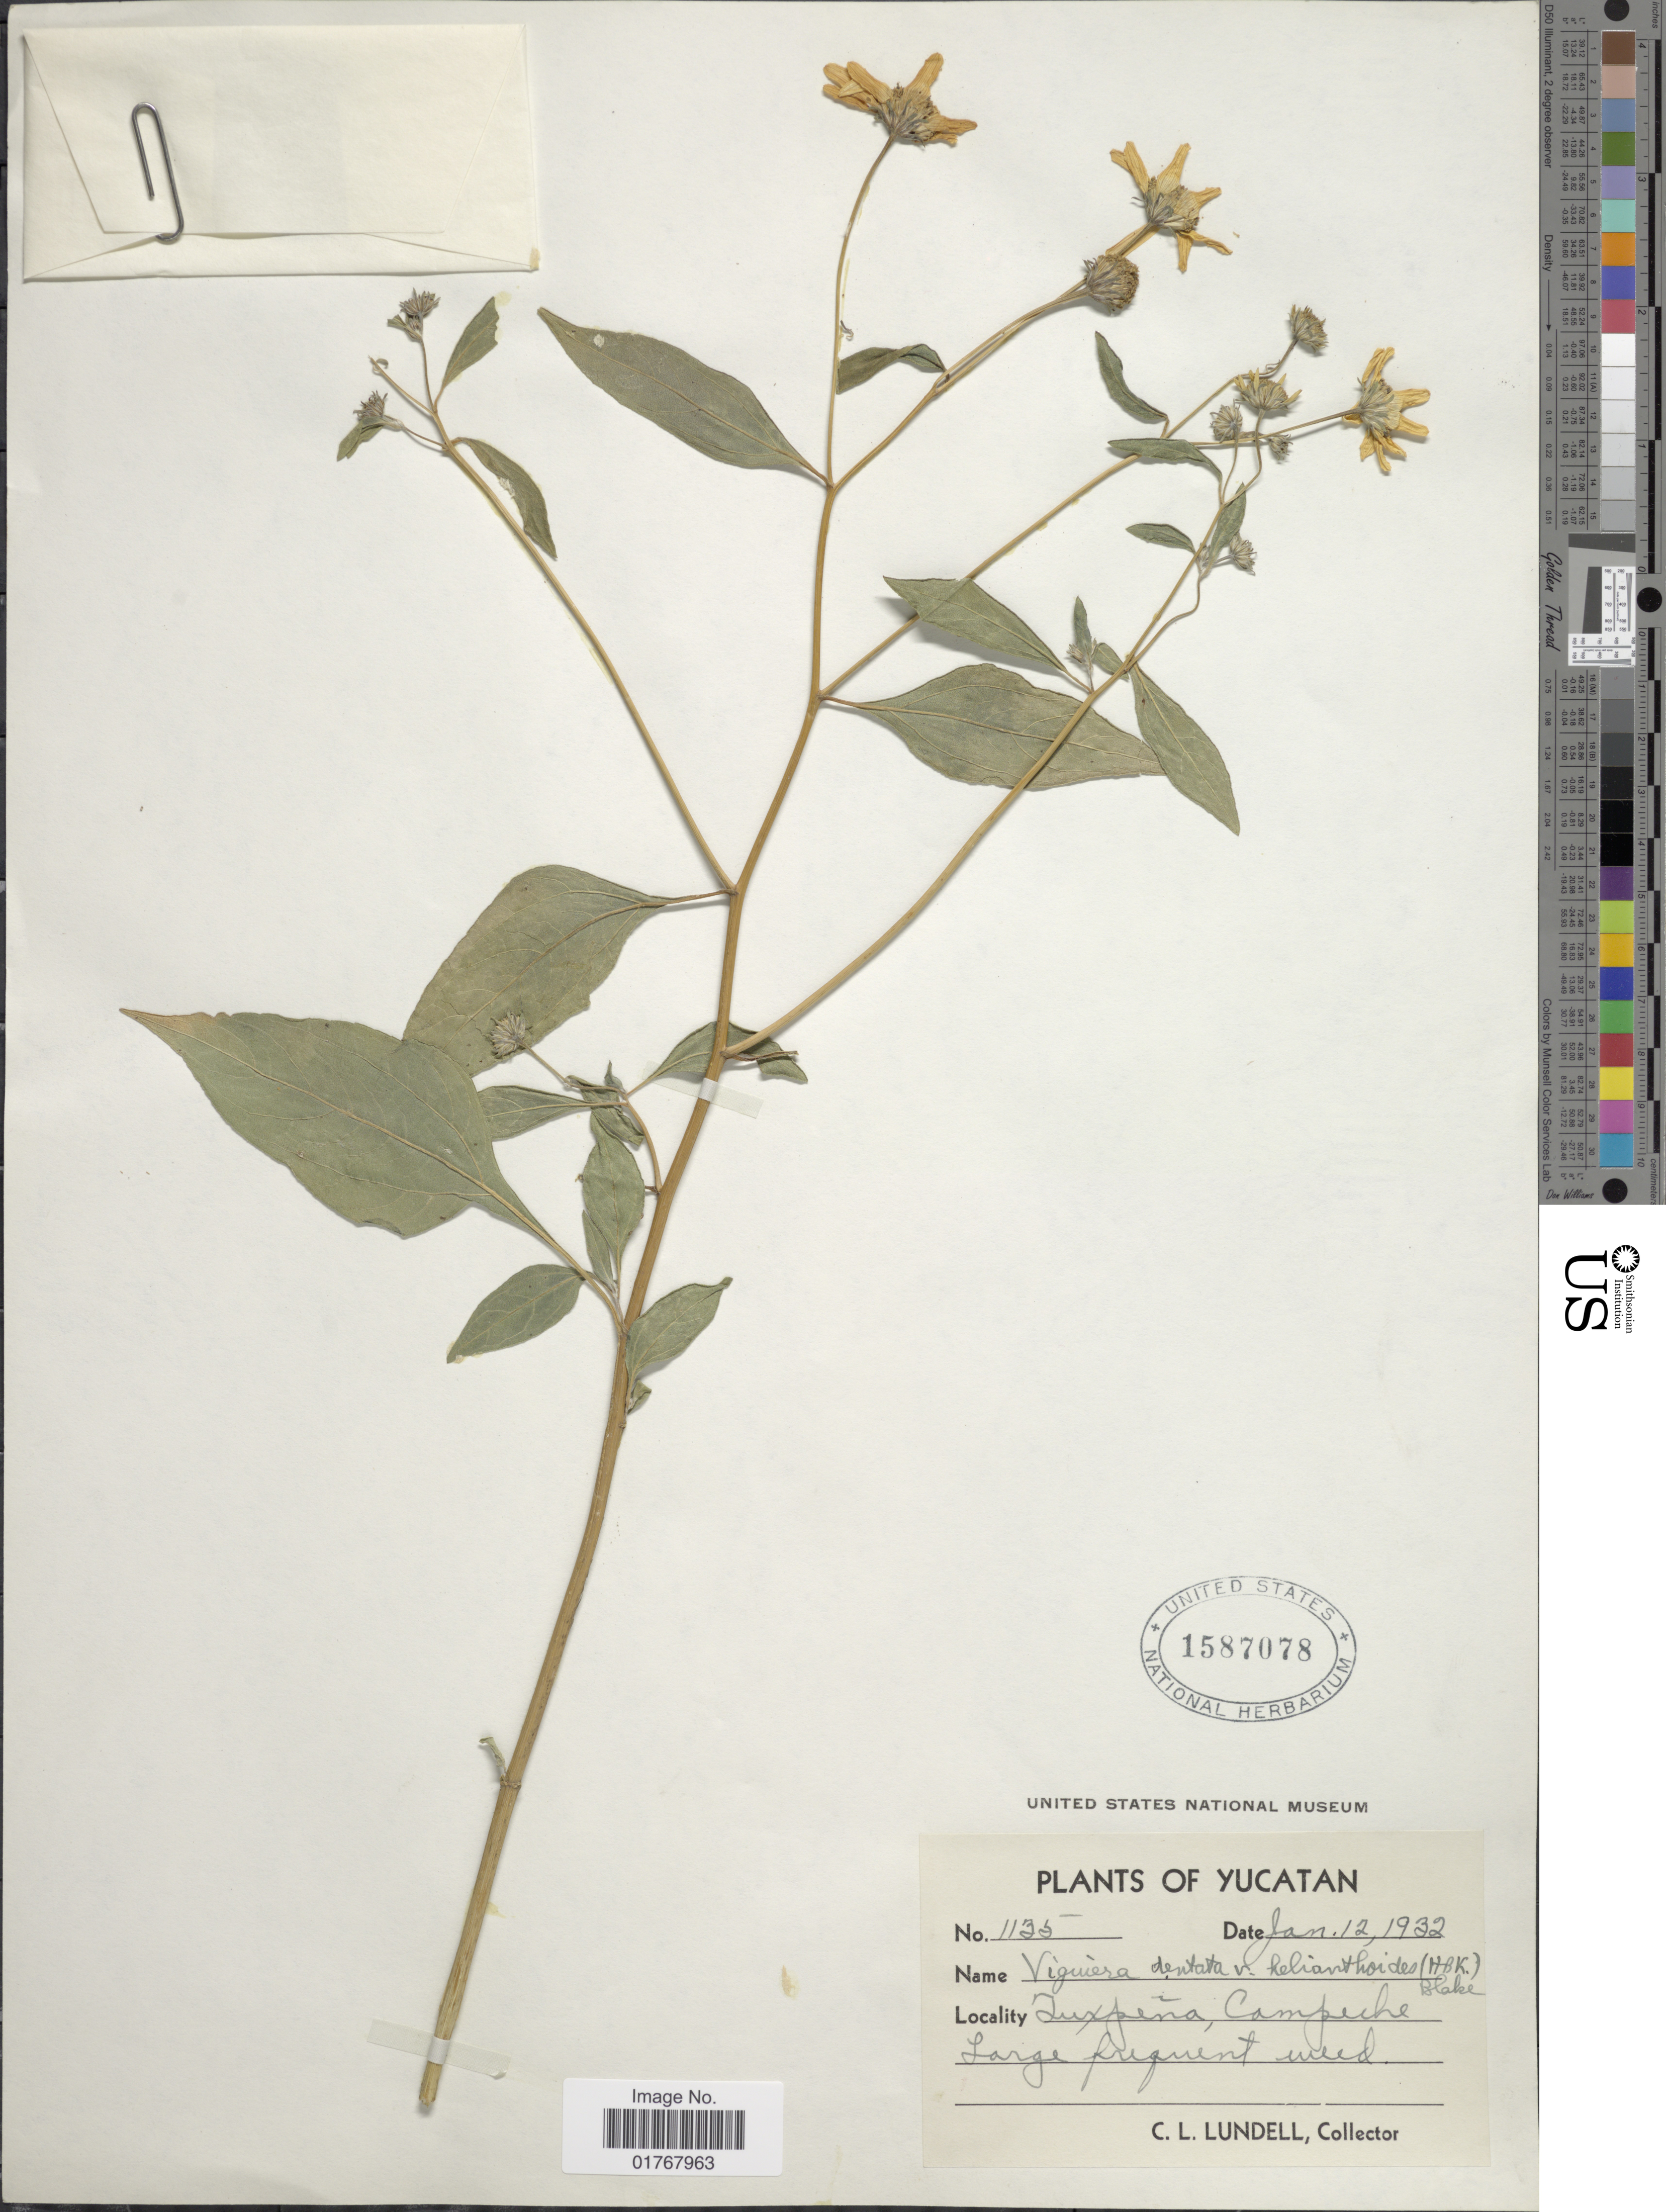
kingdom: Plantae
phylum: Tracheophyta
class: Magnoliopsida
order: Asterales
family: Asteraceae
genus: Viguiera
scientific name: Viguiera dentata var. helianthoides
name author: (Kunth) Blake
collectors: C. L. Lundell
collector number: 1135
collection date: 1932-01-12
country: Mexico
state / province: Campeche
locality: Tuxpeña, Campeche, large frequent weed, Yucatan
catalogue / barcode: US 1587078